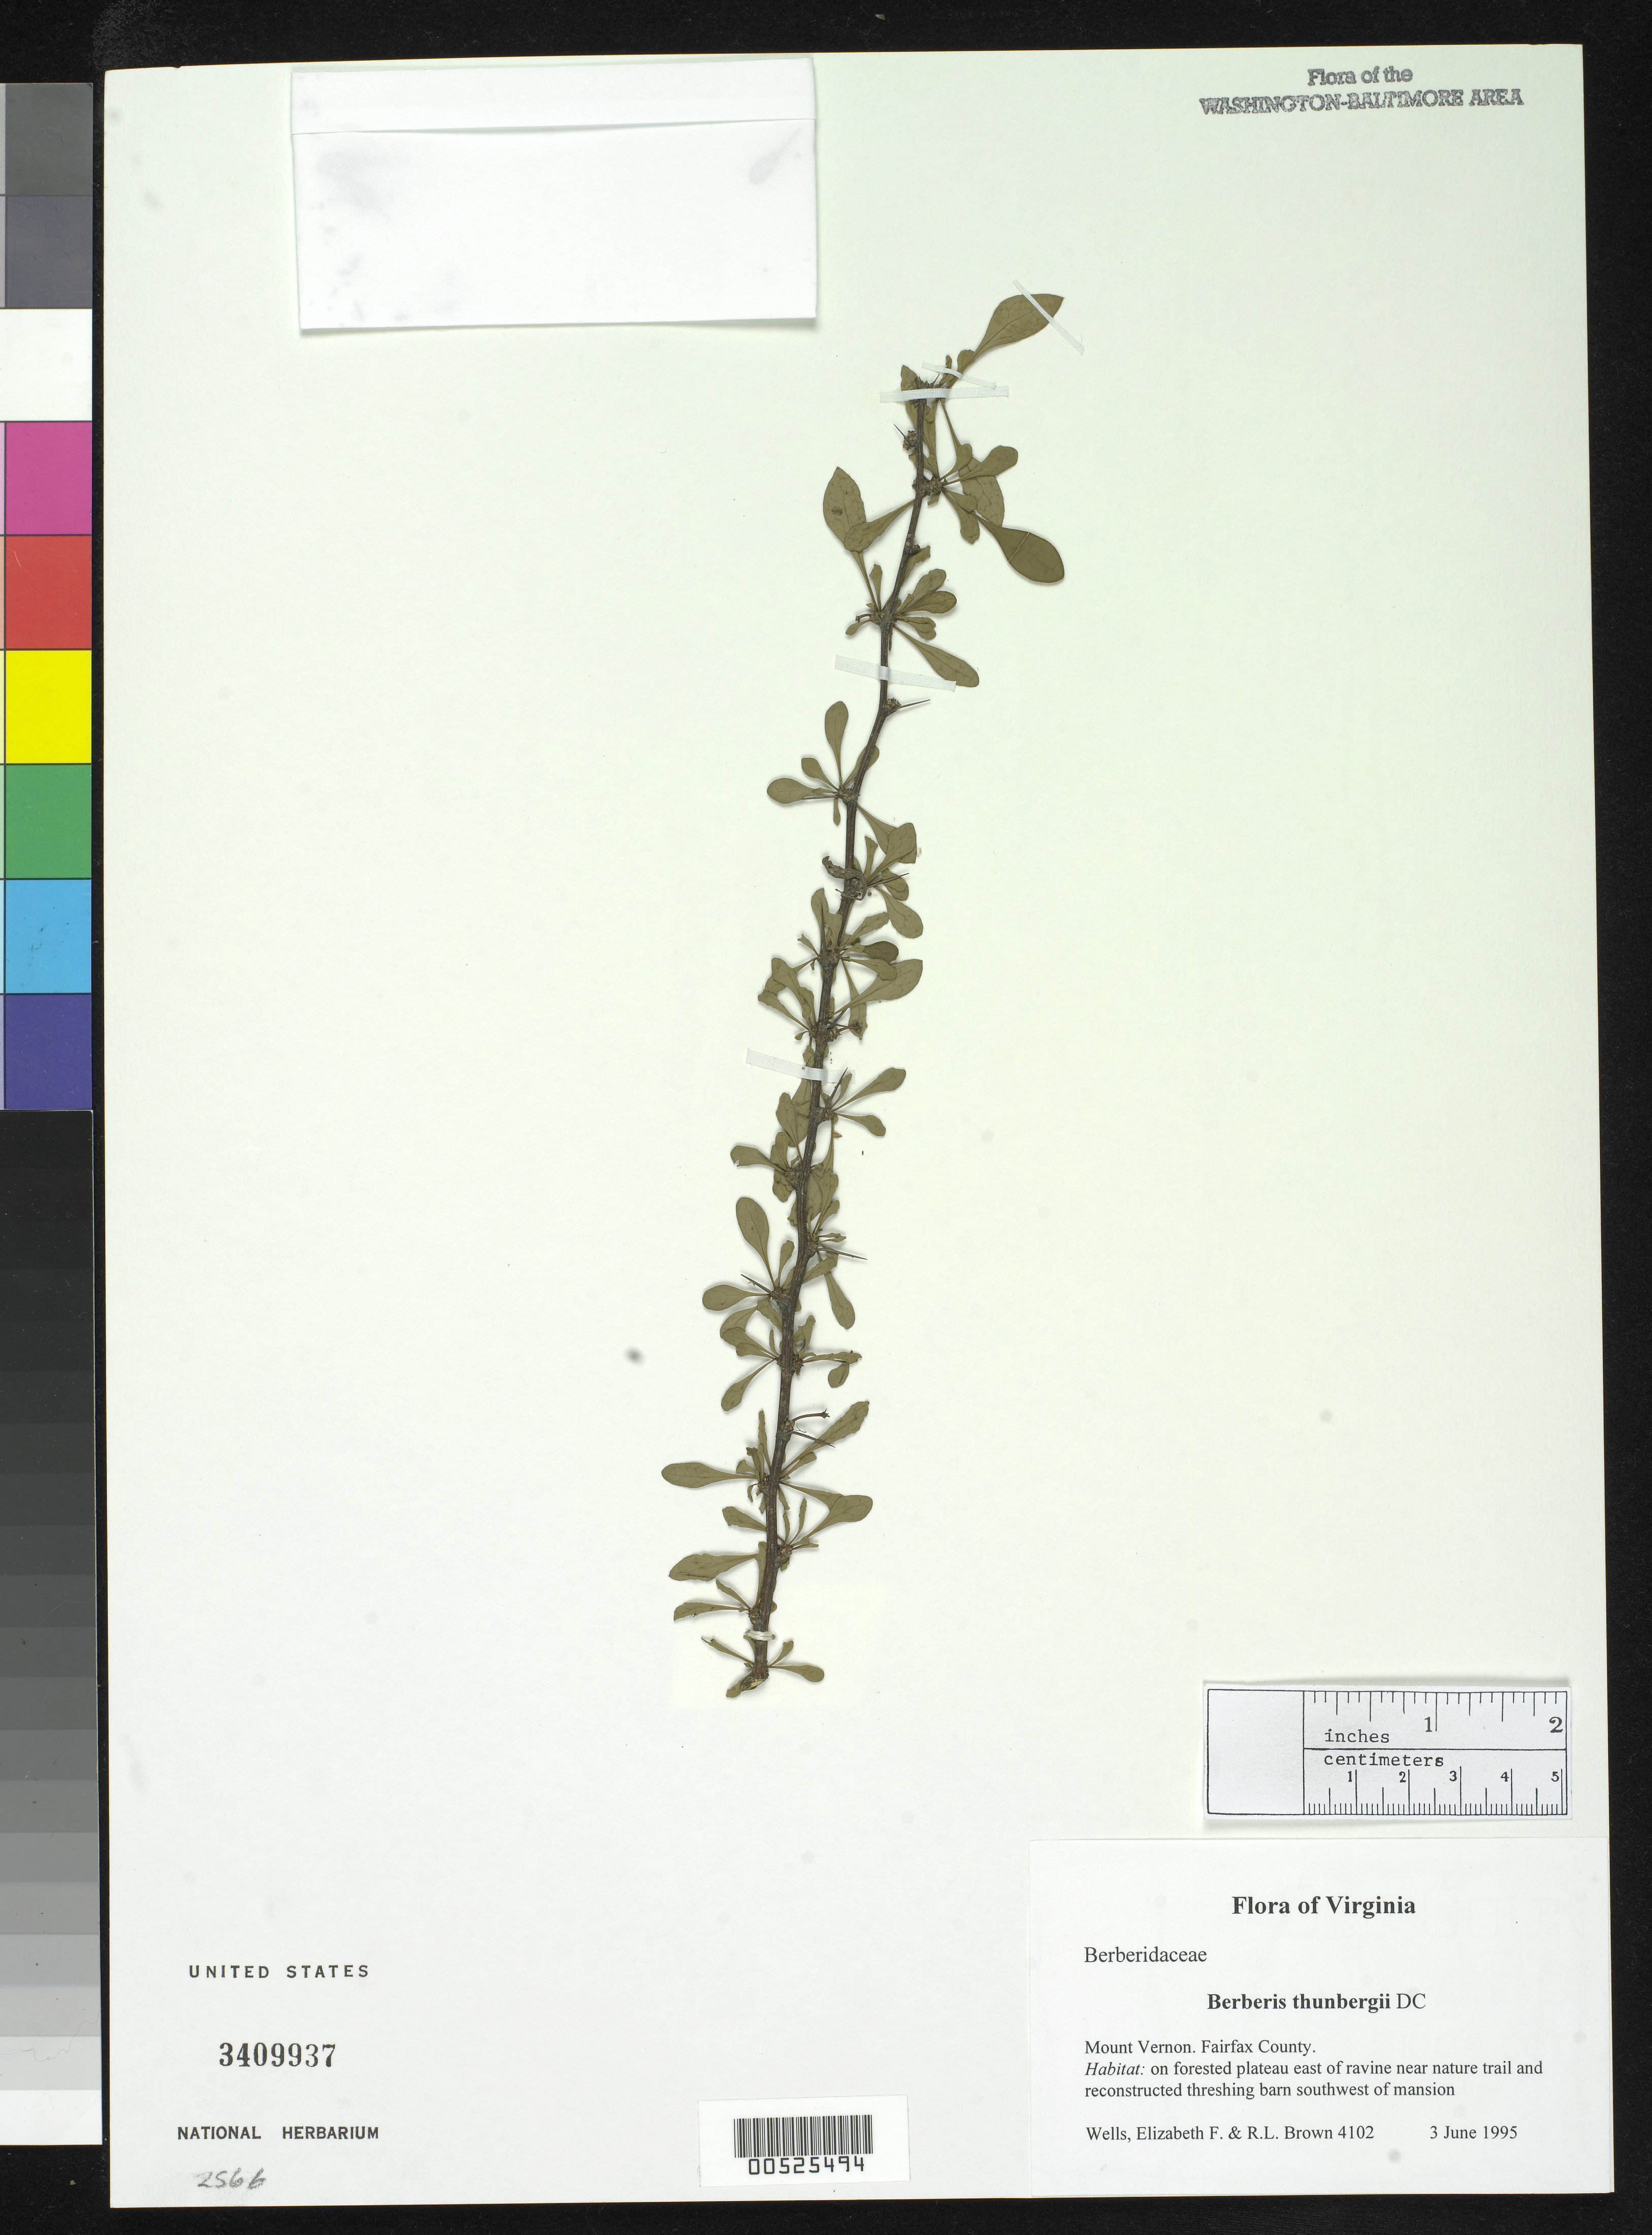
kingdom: Plantae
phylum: Tracheophyta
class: Magnoliopsida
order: Ranunculales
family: Berberidaceae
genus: Berberis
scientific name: Berberis thunbergii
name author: DC.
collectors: E. F. Wells & R. L. Brown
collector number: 4102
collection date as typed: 03 Jun 1995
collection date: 1995-06-03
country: United States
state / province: Virginia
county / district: Fairfax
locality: Mount Vernon. Threshing barn sw of mansion.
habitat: Forested plateau east of ravine.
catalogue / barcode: US 3409937